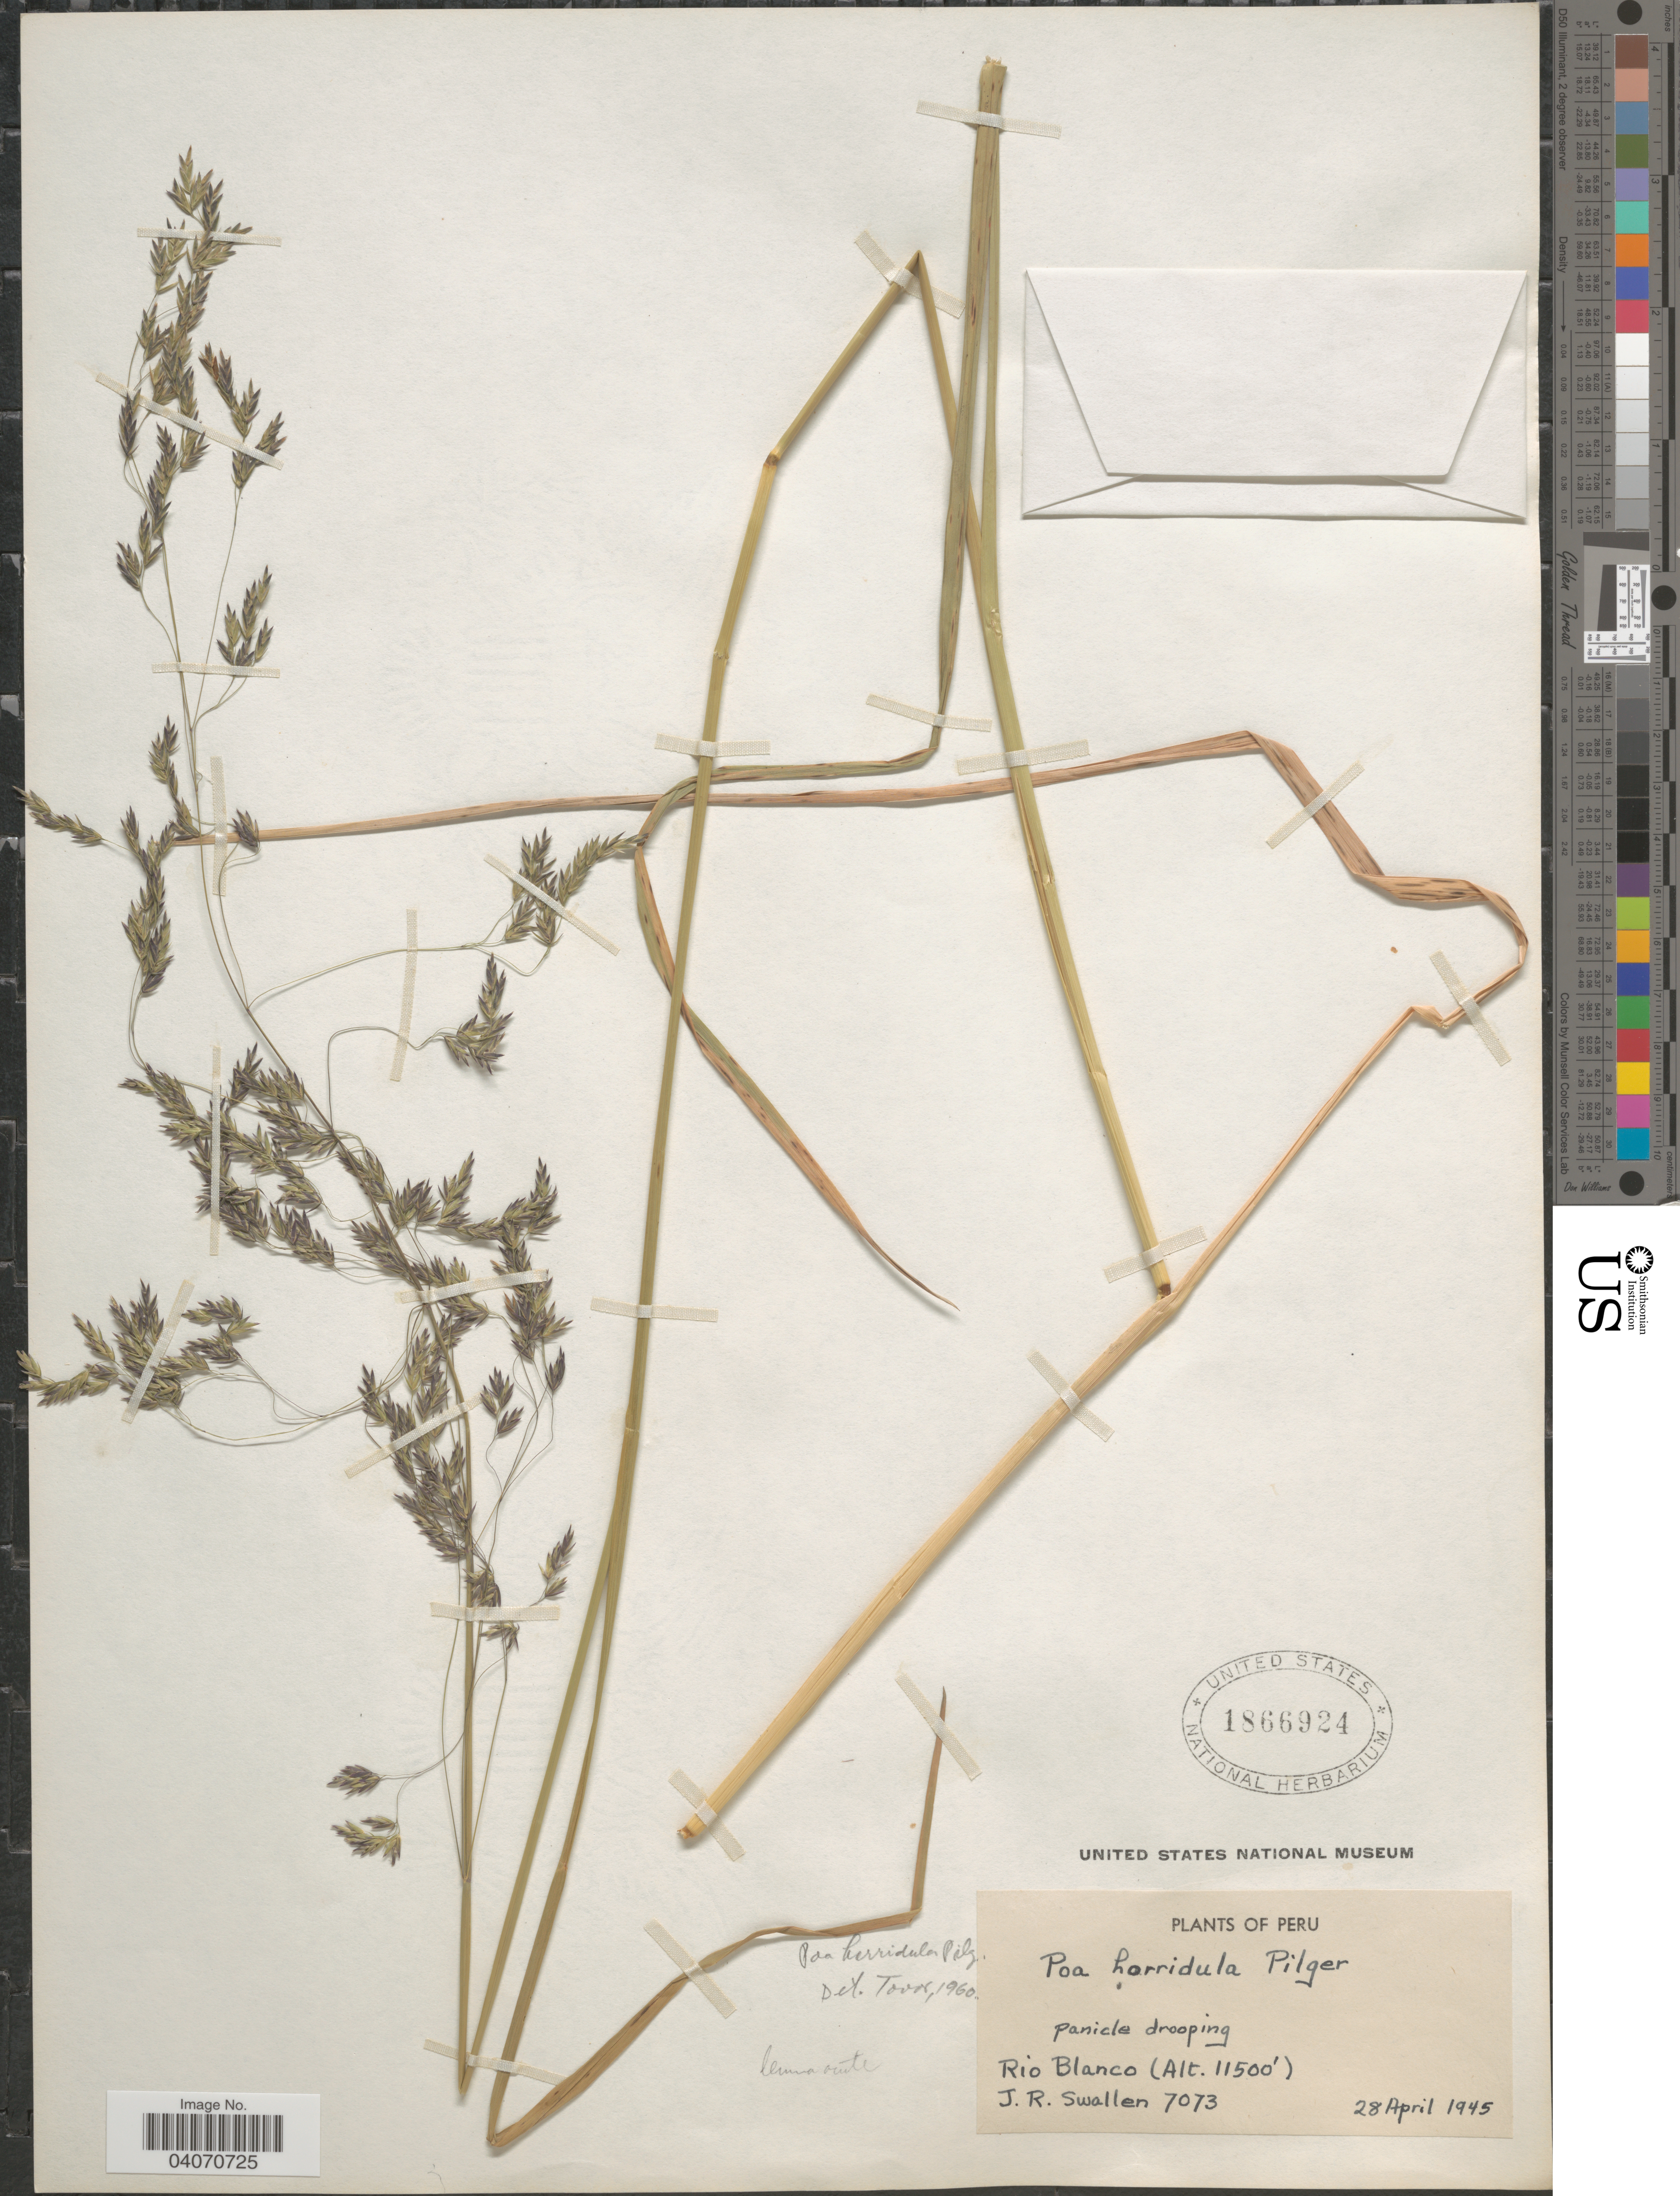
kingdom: Plantae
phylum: Tracheophyta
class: Liliopsida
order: Poales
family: Poaceae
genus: Poa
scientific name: Poa horridula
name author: Pilg.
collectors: J. R. Swallen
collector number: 7073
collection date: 1945-04-28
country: Peru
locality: Rio Blanco.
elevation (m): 3505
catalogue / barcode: US 1866924